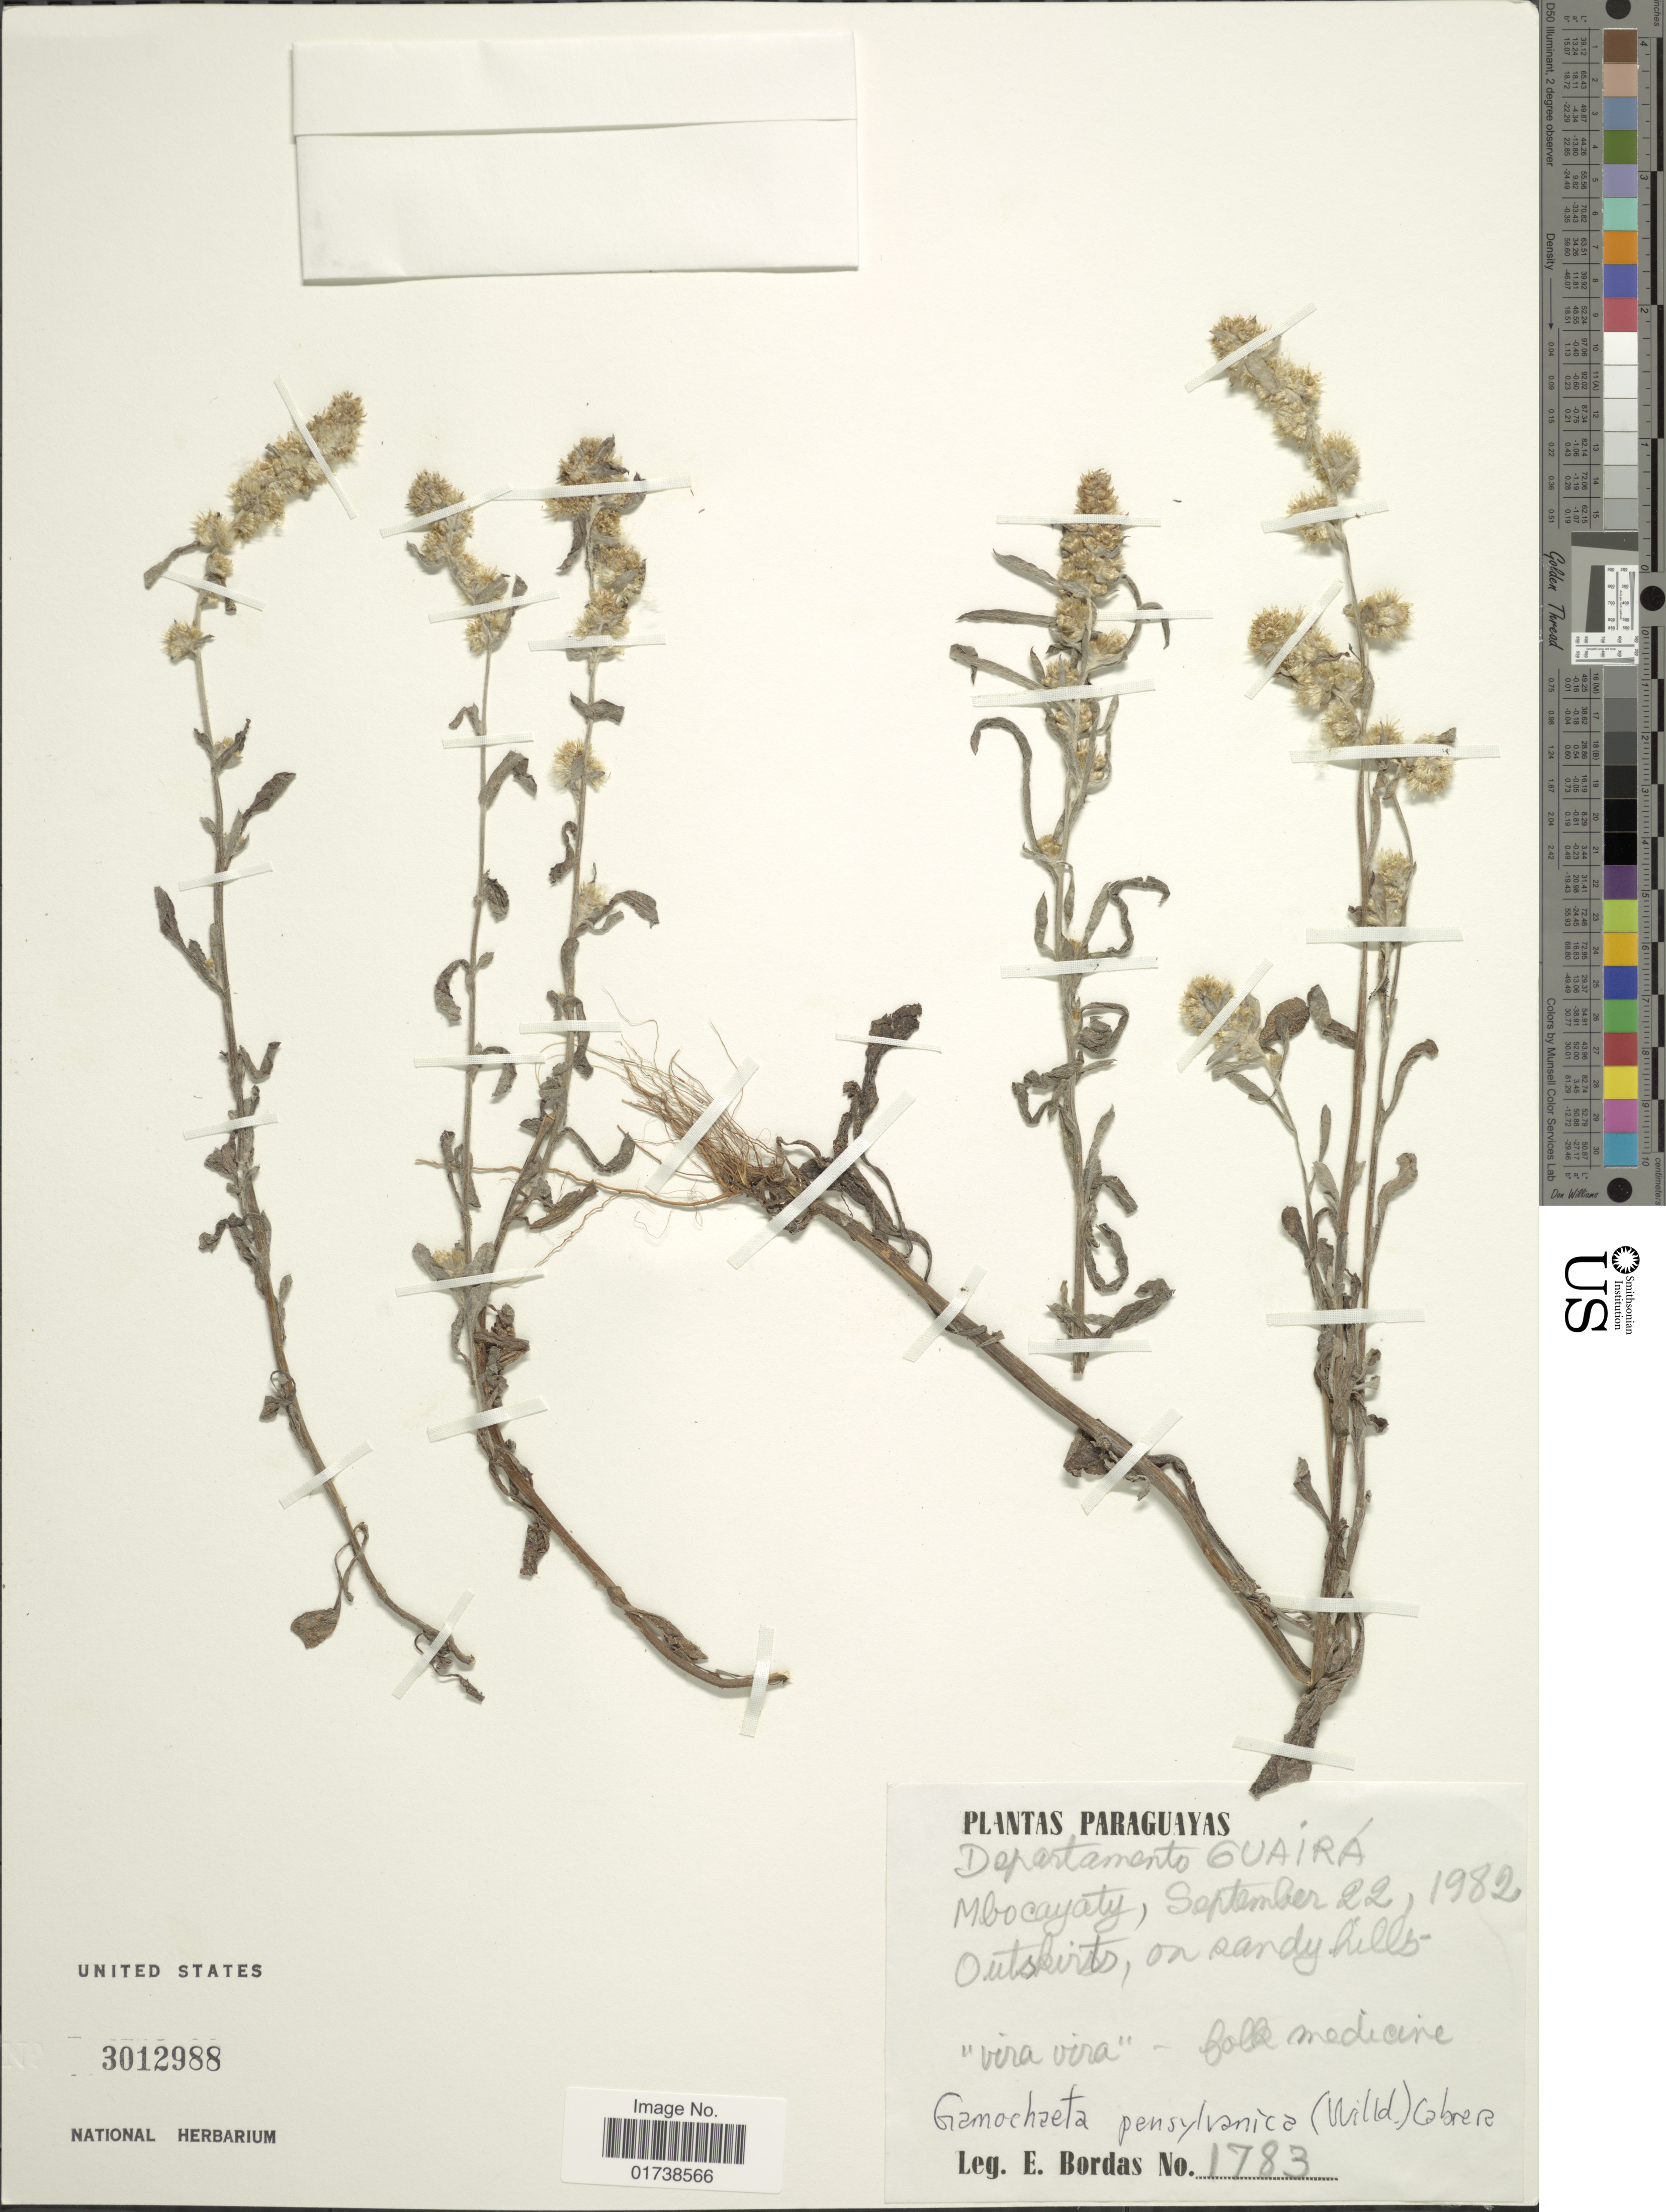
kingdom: Plantae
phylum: Tracheophyta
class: Magnoliopsida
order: Asterales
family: Asteraceae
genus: Gamochaeta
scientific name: Gamochaeta pensylvanica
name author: (Willd.) Cabrera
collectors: E. Bordas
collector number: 1783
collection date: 1982-09-22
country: Paraguay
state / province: Guaira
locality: Mbocayaty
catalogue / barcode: US 3012988